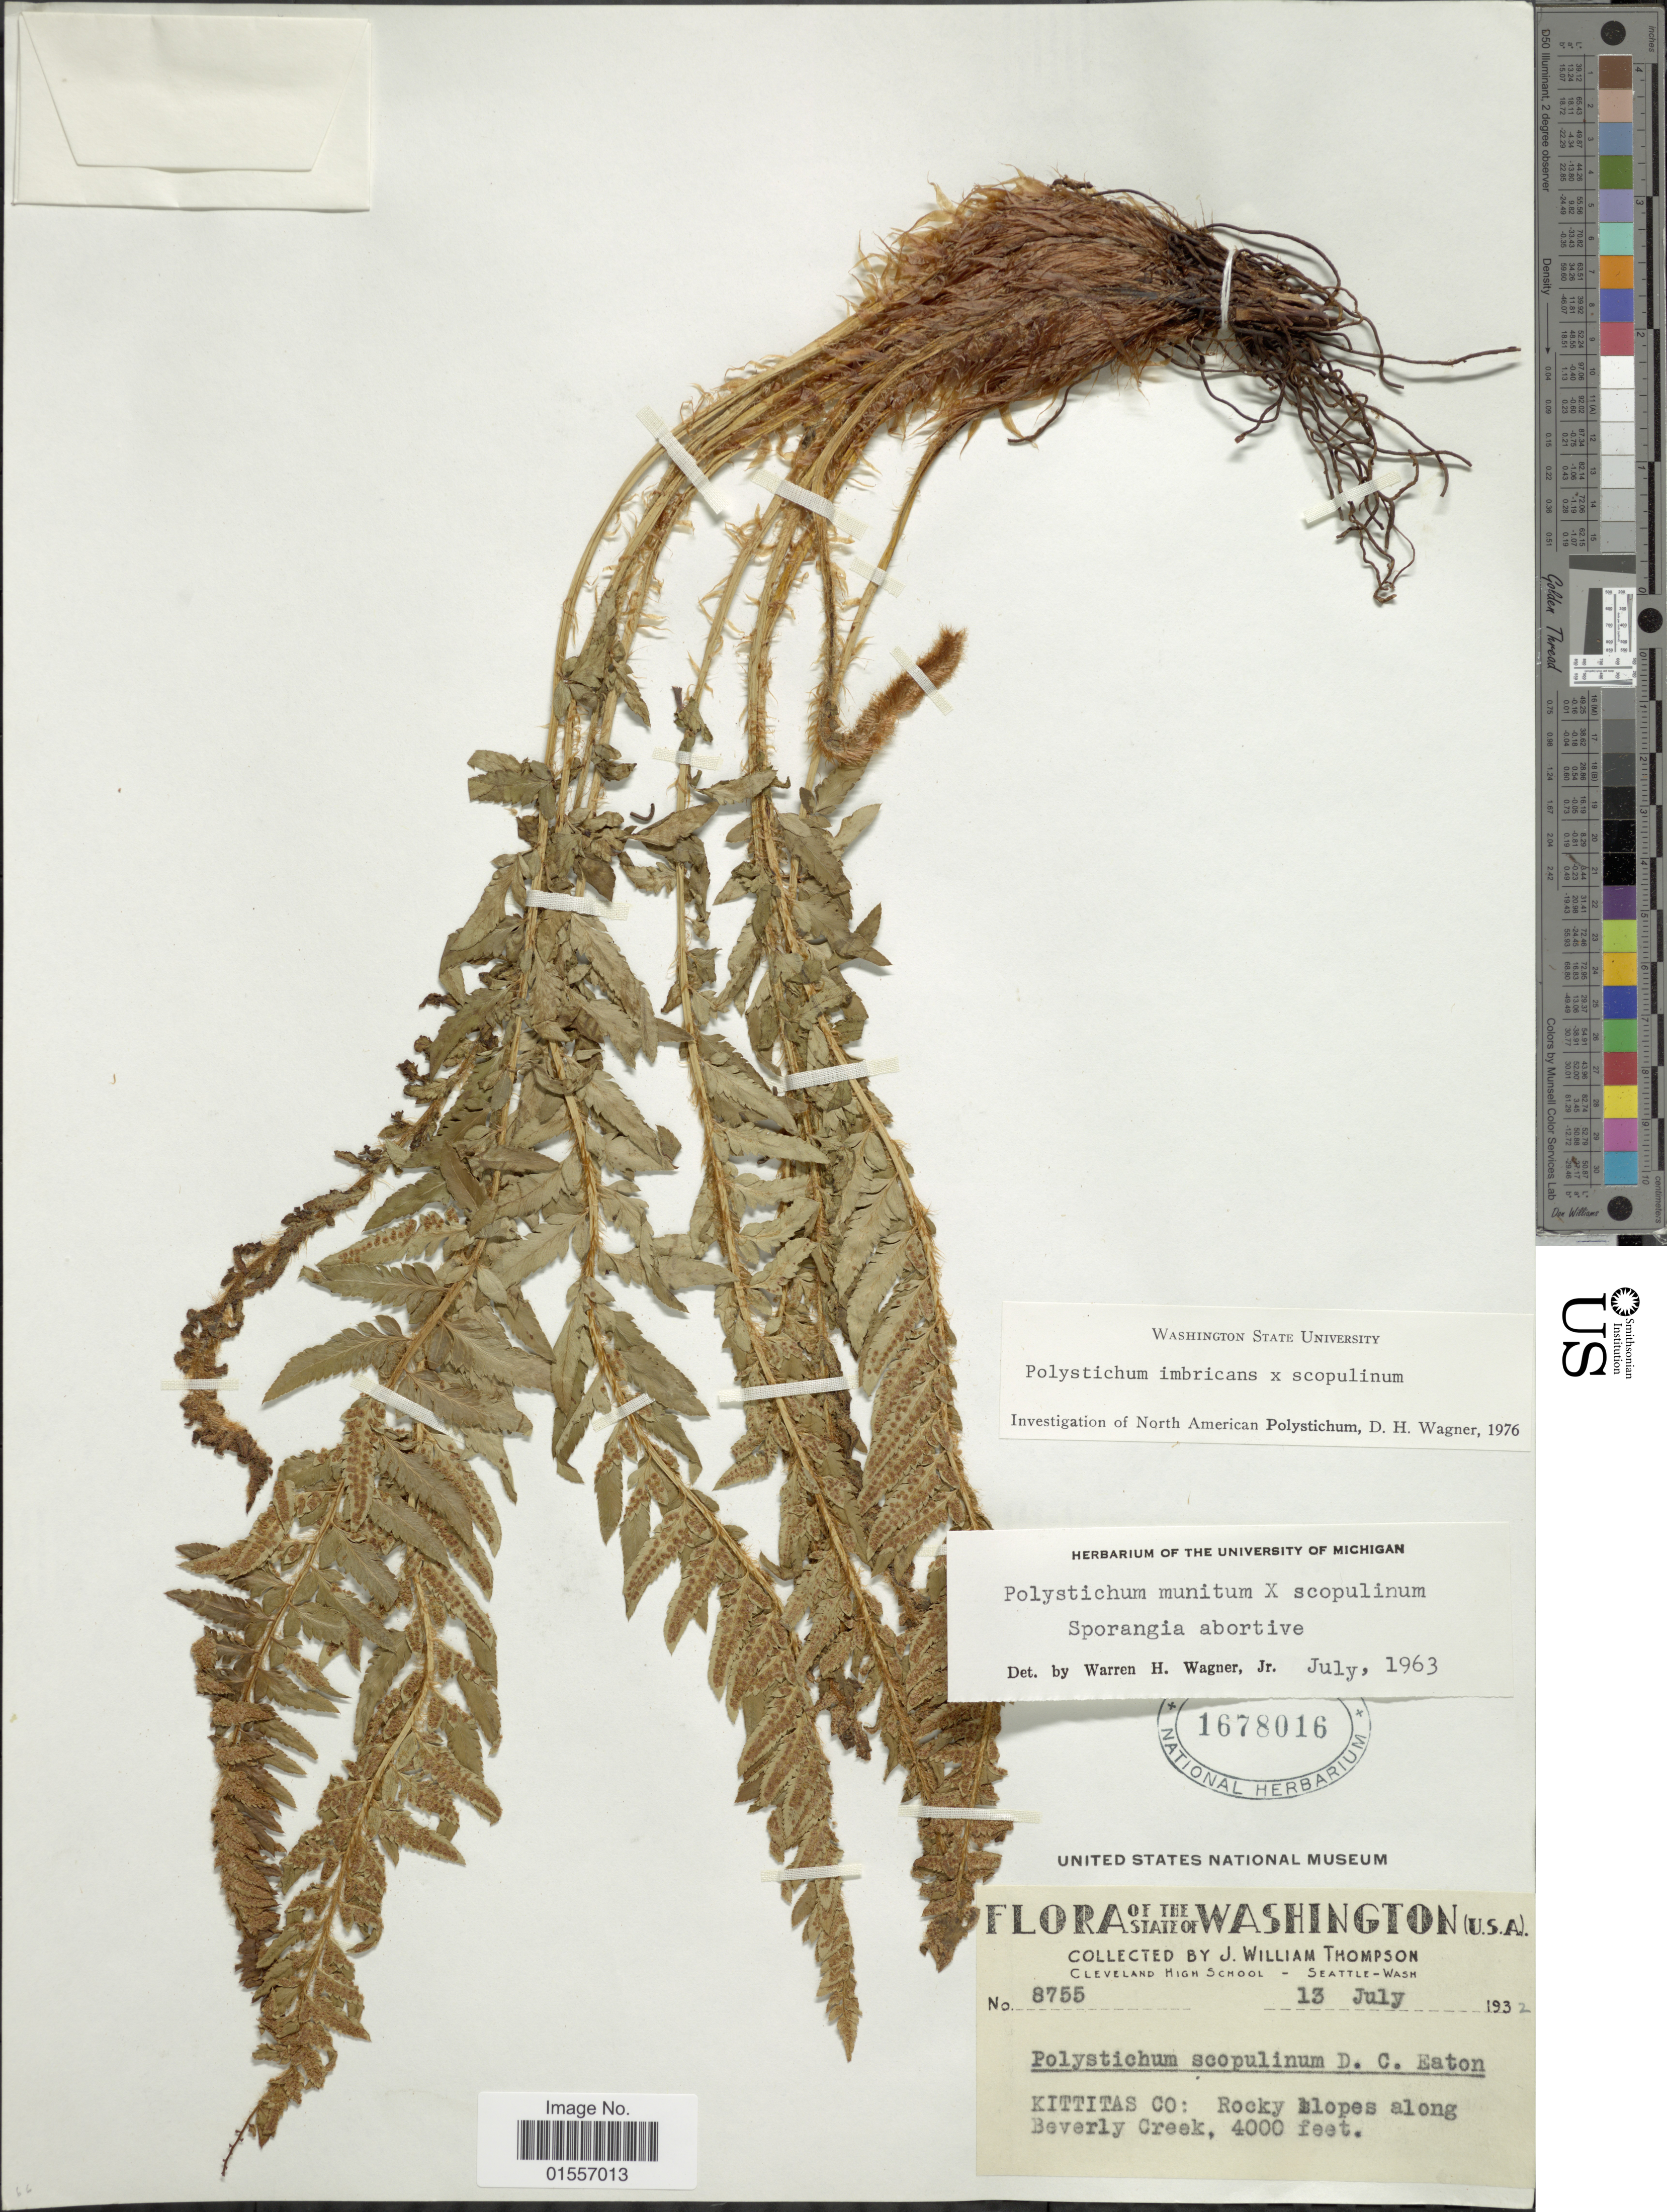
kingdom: Plantae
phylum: Tracheophyta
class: Polypodiopsida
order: Polypodiales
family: Dryopteridaceae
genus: Polystichum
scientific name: Polystichum imbricans var. imbricans x P. scopulinum (D.C. Eaton) Maxon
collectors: J. W. Thompson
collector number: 8755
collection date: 1932-07-13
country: United States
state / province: Washington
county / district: Kittitas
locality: State of Washington (U.S.A.), Kittitas Co: Rocky slopes along Beverly Creek.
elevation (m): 1219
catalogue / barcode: US 1678016